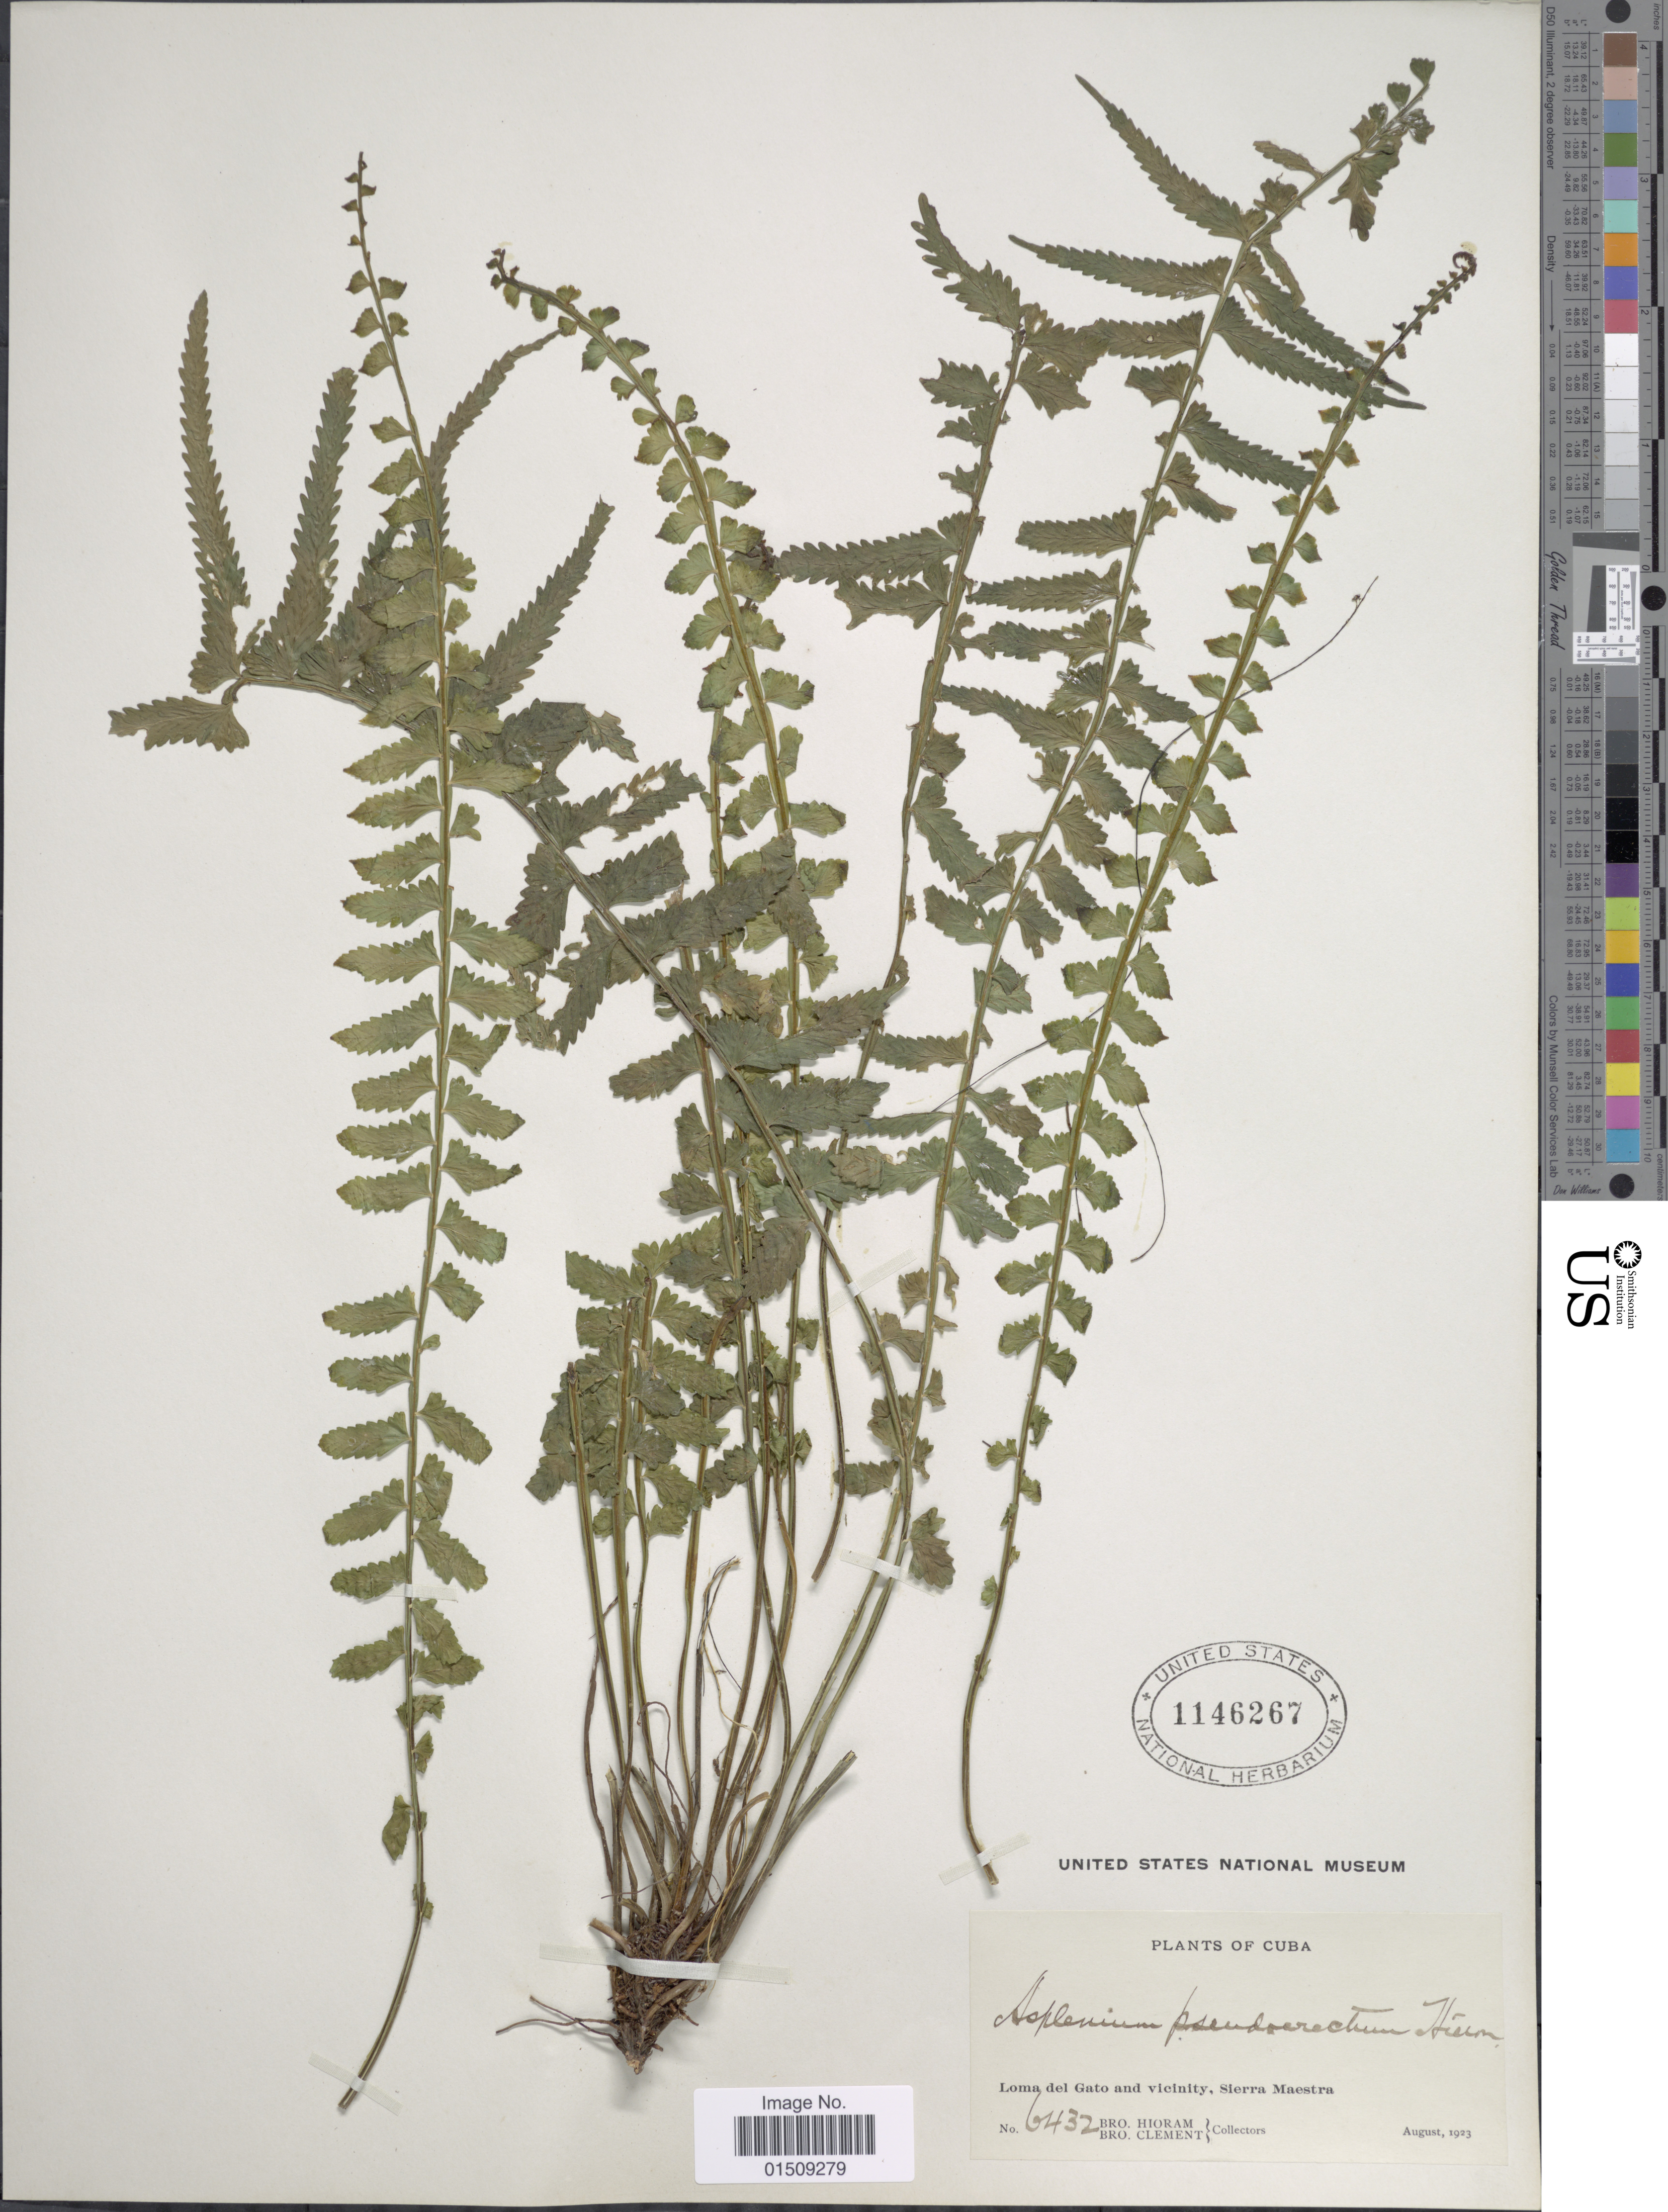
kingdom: Plantae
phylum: Tracheophyta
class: Polypodiopsida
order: Polypodiales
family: Aspleniaceae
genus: Asplenium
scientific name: Asplenium pteropus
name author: Kaulf.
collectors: Bro. Hioram & B. Clement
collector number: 6432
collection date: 1923-08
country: Cuba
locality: Loma del Gato and vicinity, Sierra Maestra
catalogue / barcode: US 1146267